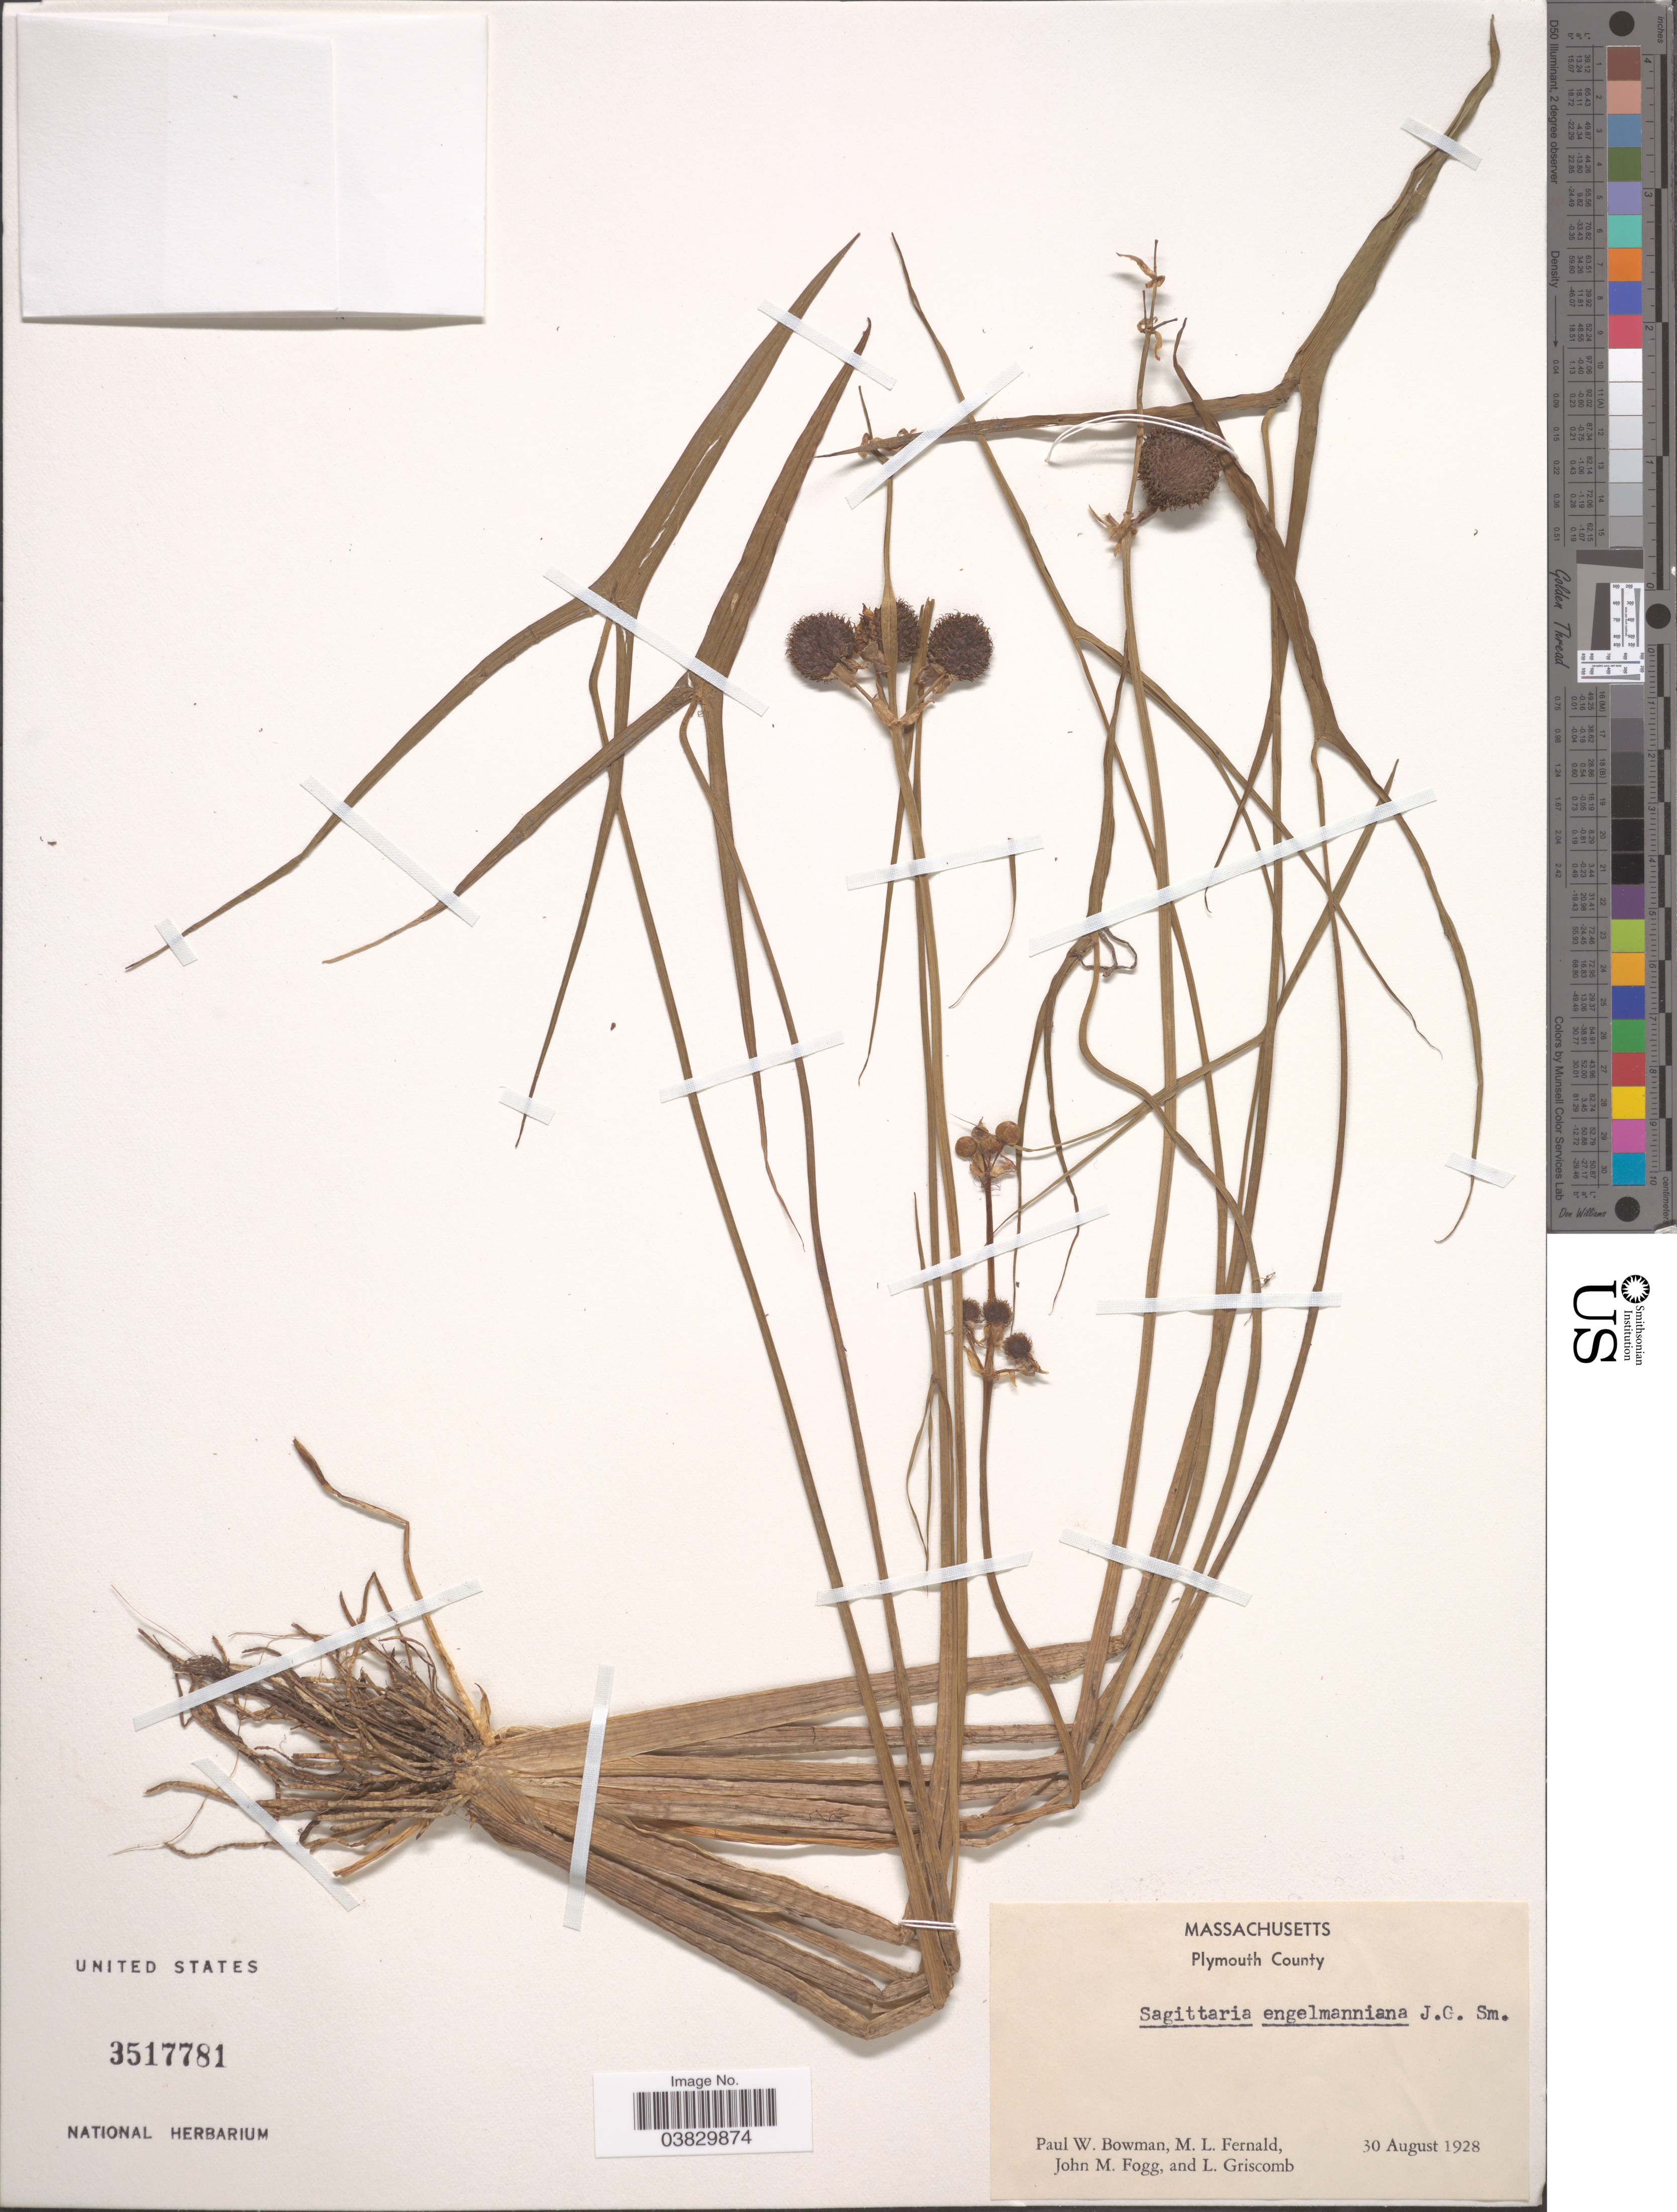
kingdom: Plantae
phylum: Tracheophyta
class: Liliopsida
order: Alismatales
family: Alismataceae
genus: Sagittaria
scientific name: Sagittaria engelmanniana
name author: J.G. Sm.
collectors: P. Bowman, M. L. Fernald, J. Fogg & L. Griscomb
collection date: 1928-08-30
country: United States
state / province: Massachusetts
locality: Plymouth County.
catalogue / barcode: US 3517781